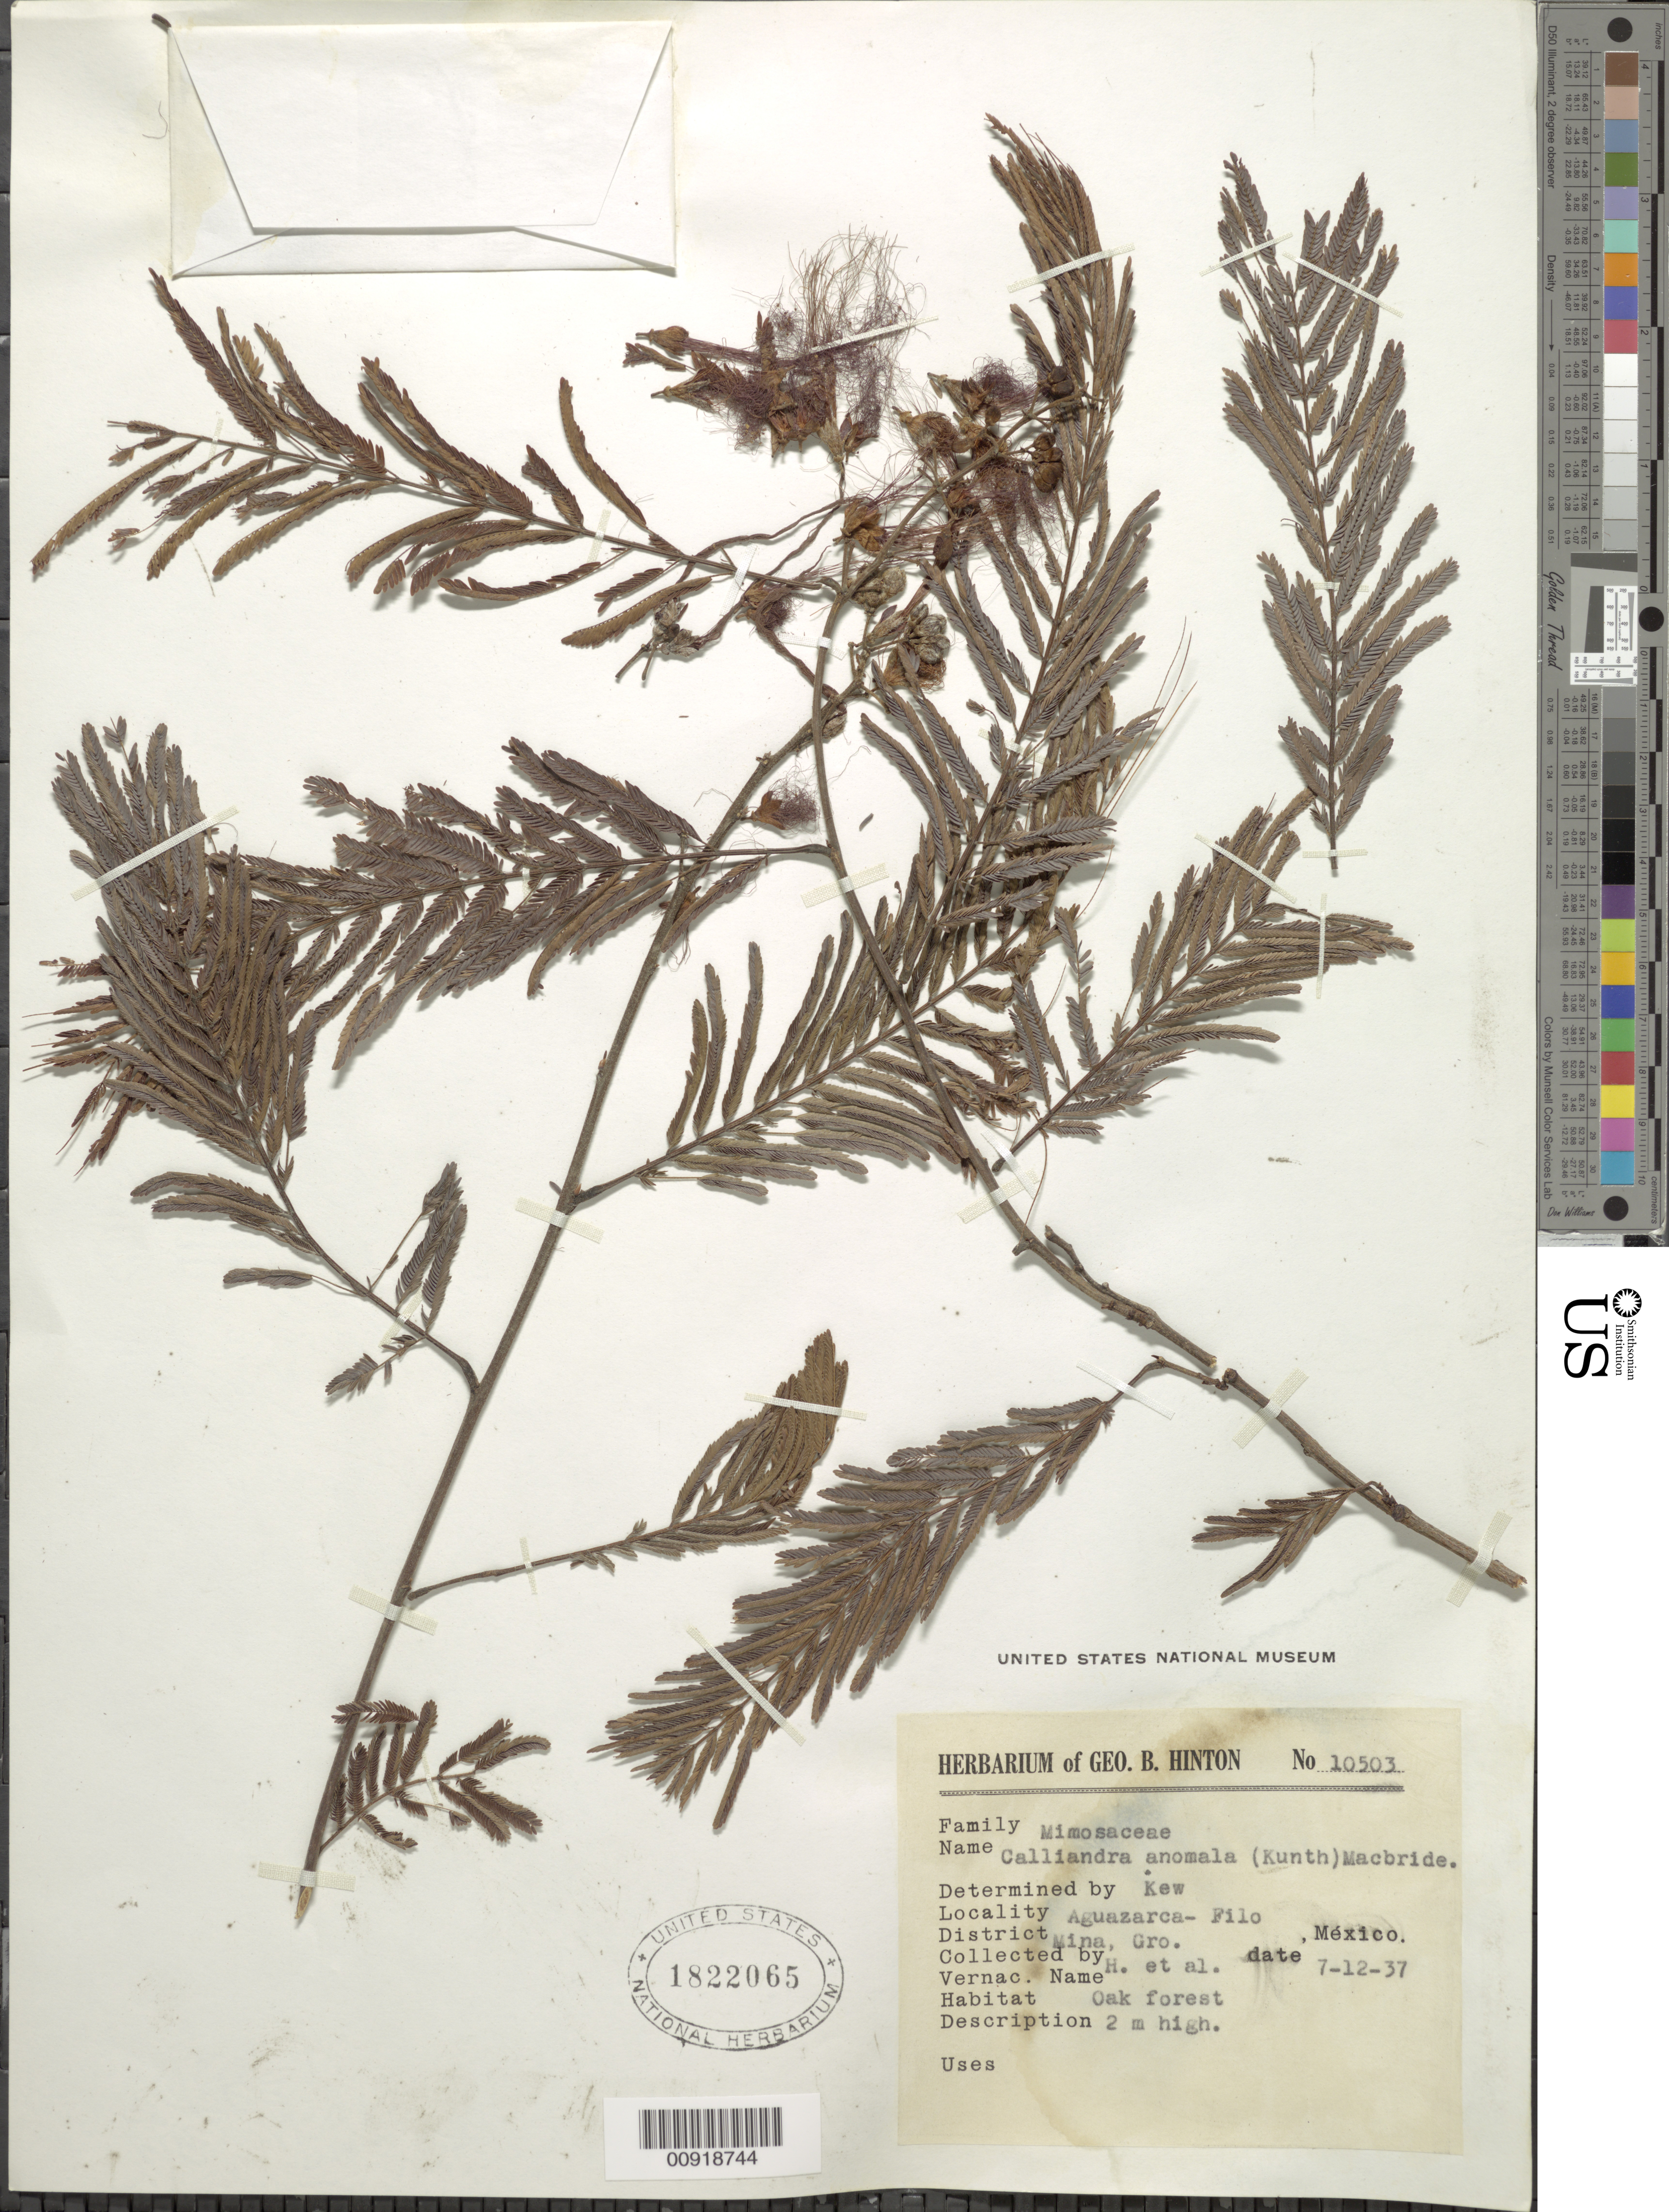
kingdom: Plantae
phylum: Tracheophyta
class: Magnoliopsida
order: Fabales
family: Fabaceae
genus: Calliandra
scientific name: Calliandra anomala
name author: (Kunth) J.F. Macbr.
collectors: G. B. Hinton & et al.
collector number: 10503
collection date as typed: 12 Jul 1937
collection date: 1937-07-12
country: Mexico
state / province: Guerrero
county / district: Mina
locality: Aguazarca - Filo, District Mina, Guerrero.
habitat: Oak forest.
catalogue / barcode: US 1822065